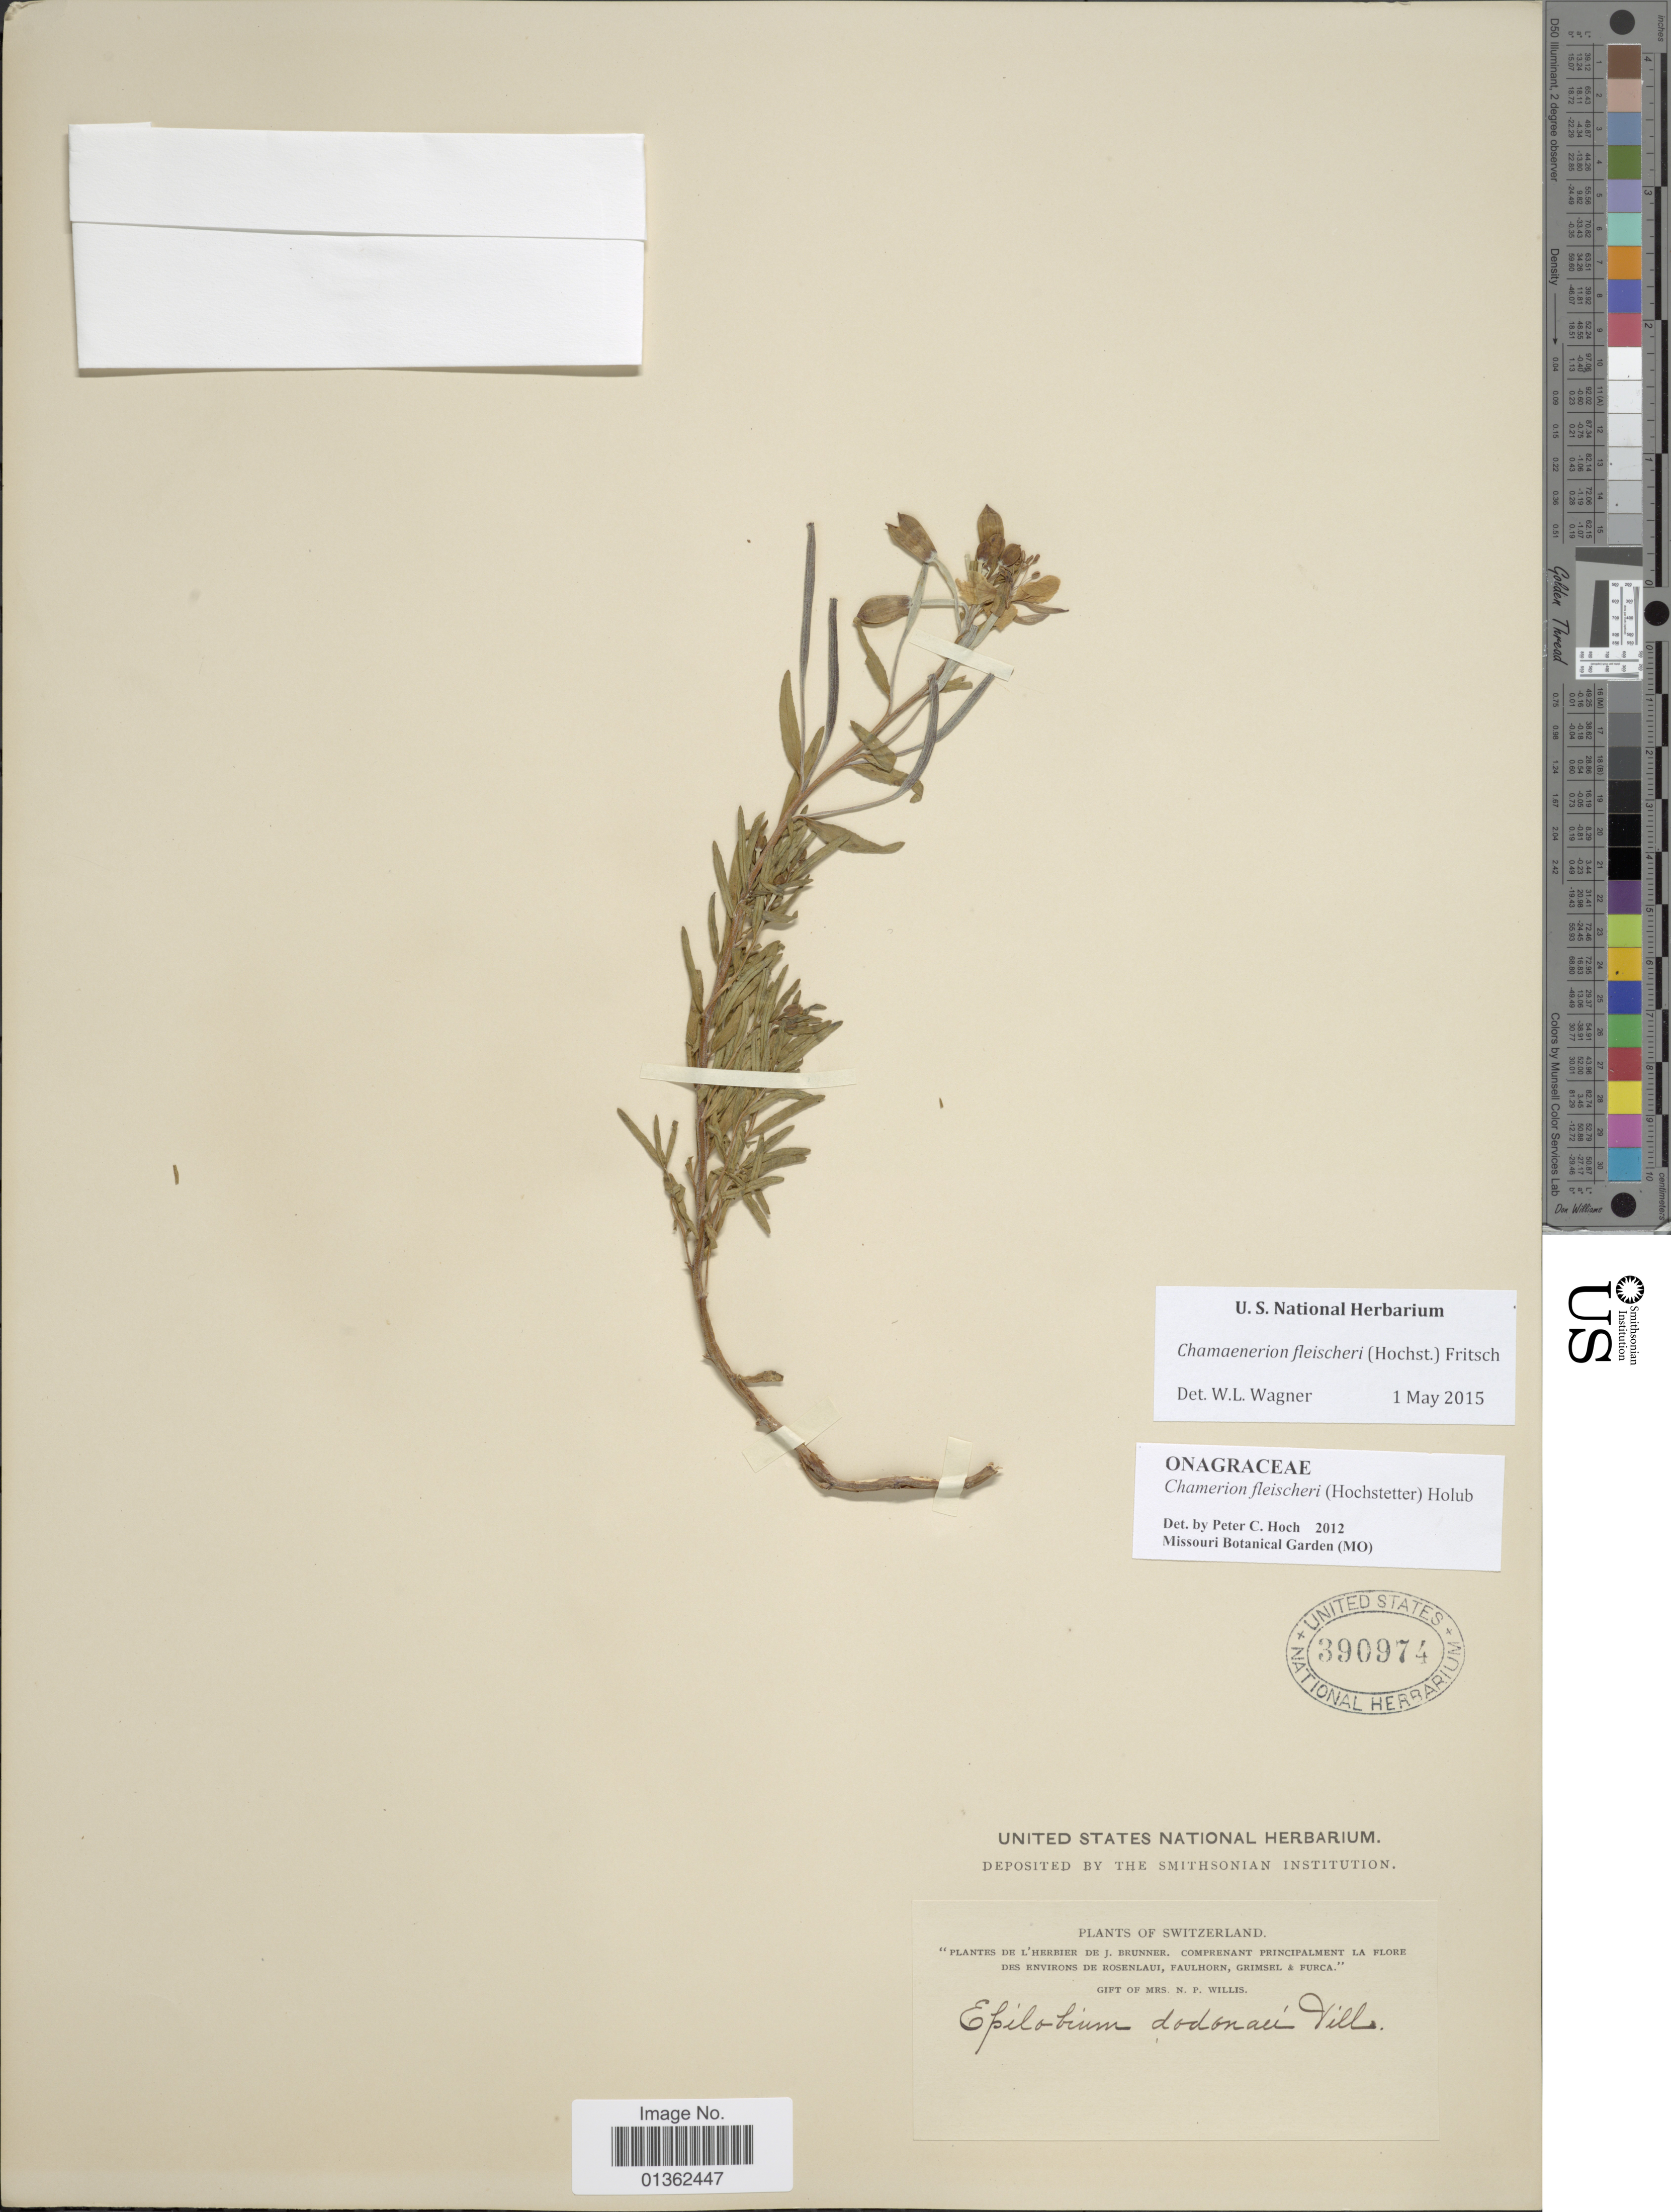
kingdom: Plantae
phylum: Tracheophyta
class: Magnoliopsida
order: Myrtales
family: Onagraceae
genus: Chamaenerion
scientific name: Chamaenerion fleischeri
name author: (Hochst.) Fritsch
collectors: J. Brunner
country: Switzerland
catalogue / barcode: US 390974